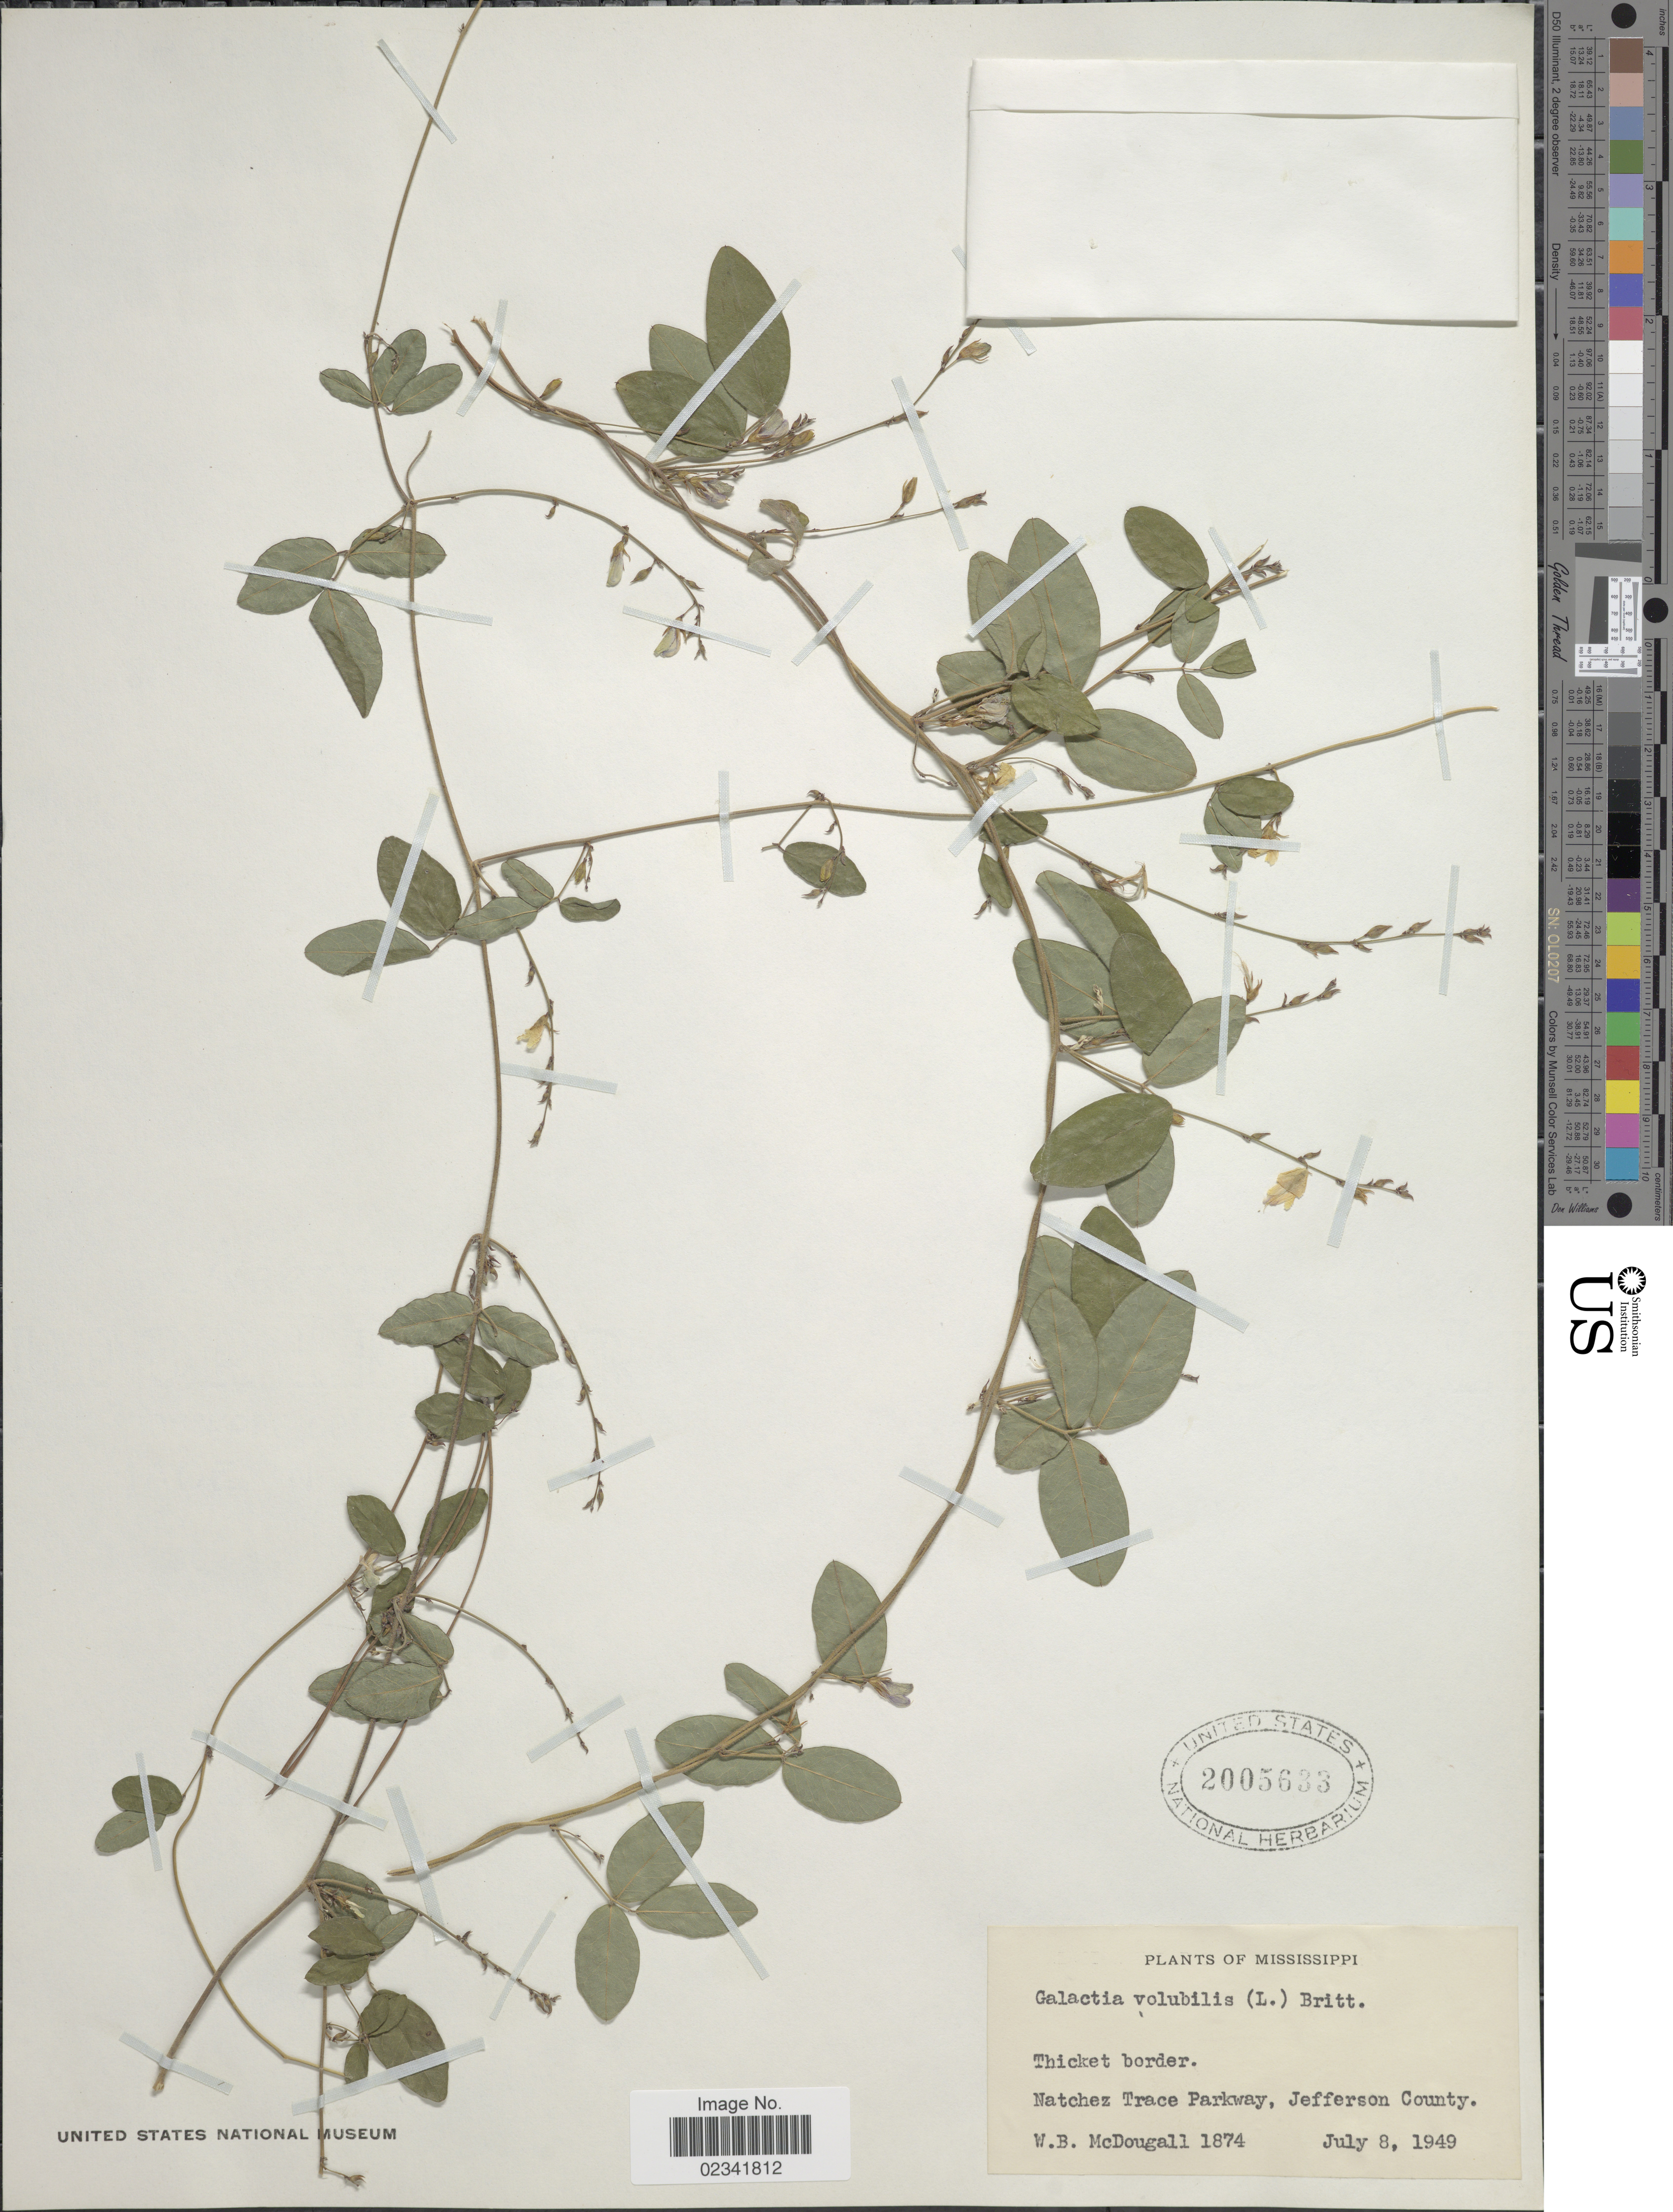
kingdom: Plantae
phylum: Tracheophyta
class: Magnoliopsida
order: Fabales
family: Fabaceae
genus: Galactia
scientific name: Galactia volubilis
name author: (L.) Britton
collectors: W. B. McDougall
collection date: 1949-07-08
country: United States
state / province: Mississippi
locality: Natchez Trace Parkway, Jefferson County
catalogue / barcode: US 2005633